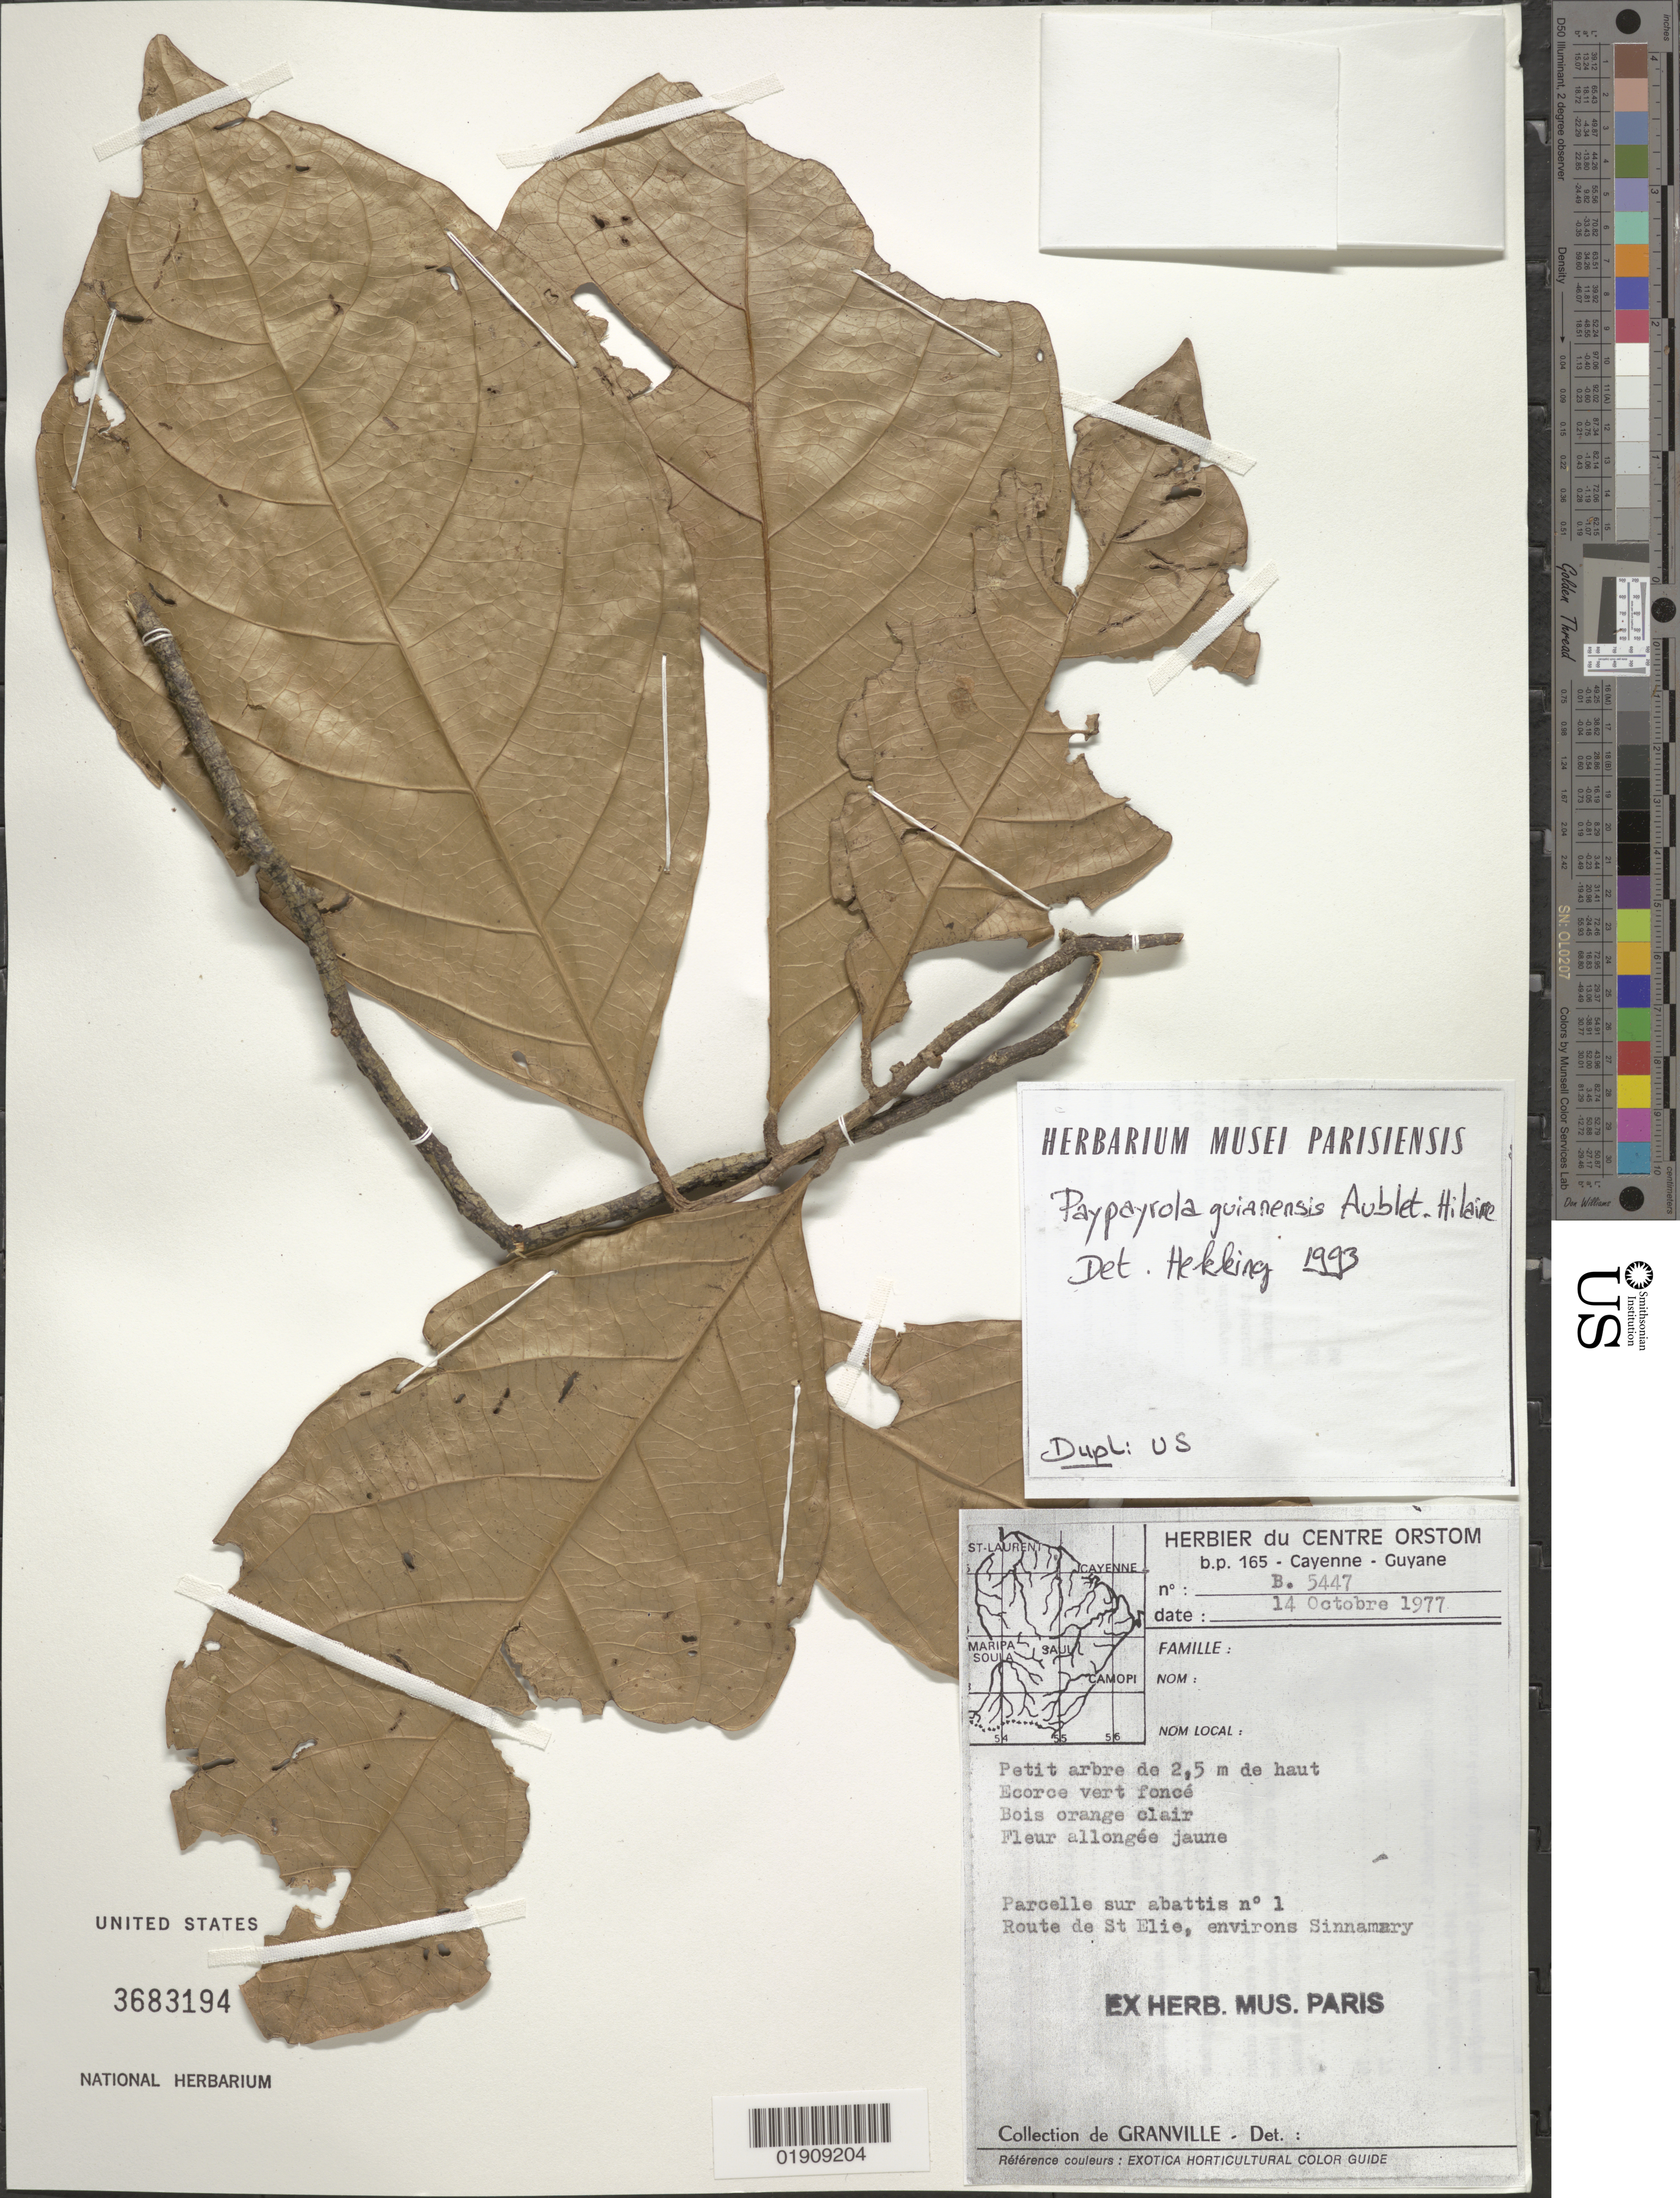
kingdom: Plantae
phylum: Tracheophyta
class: Magnoliopsida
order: Malpighiales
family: Violaceae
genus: Paypayrola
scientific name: Paypayrola guianensis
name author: Aubl.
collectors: J.-J. de Granville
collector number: B 5447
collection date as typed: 14-Oct-77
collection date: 1977-10-14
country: French Guiana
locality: Parcelle sur abattis no.1; Route de St Elie, environs Sinnamary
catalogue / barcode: US 3683194